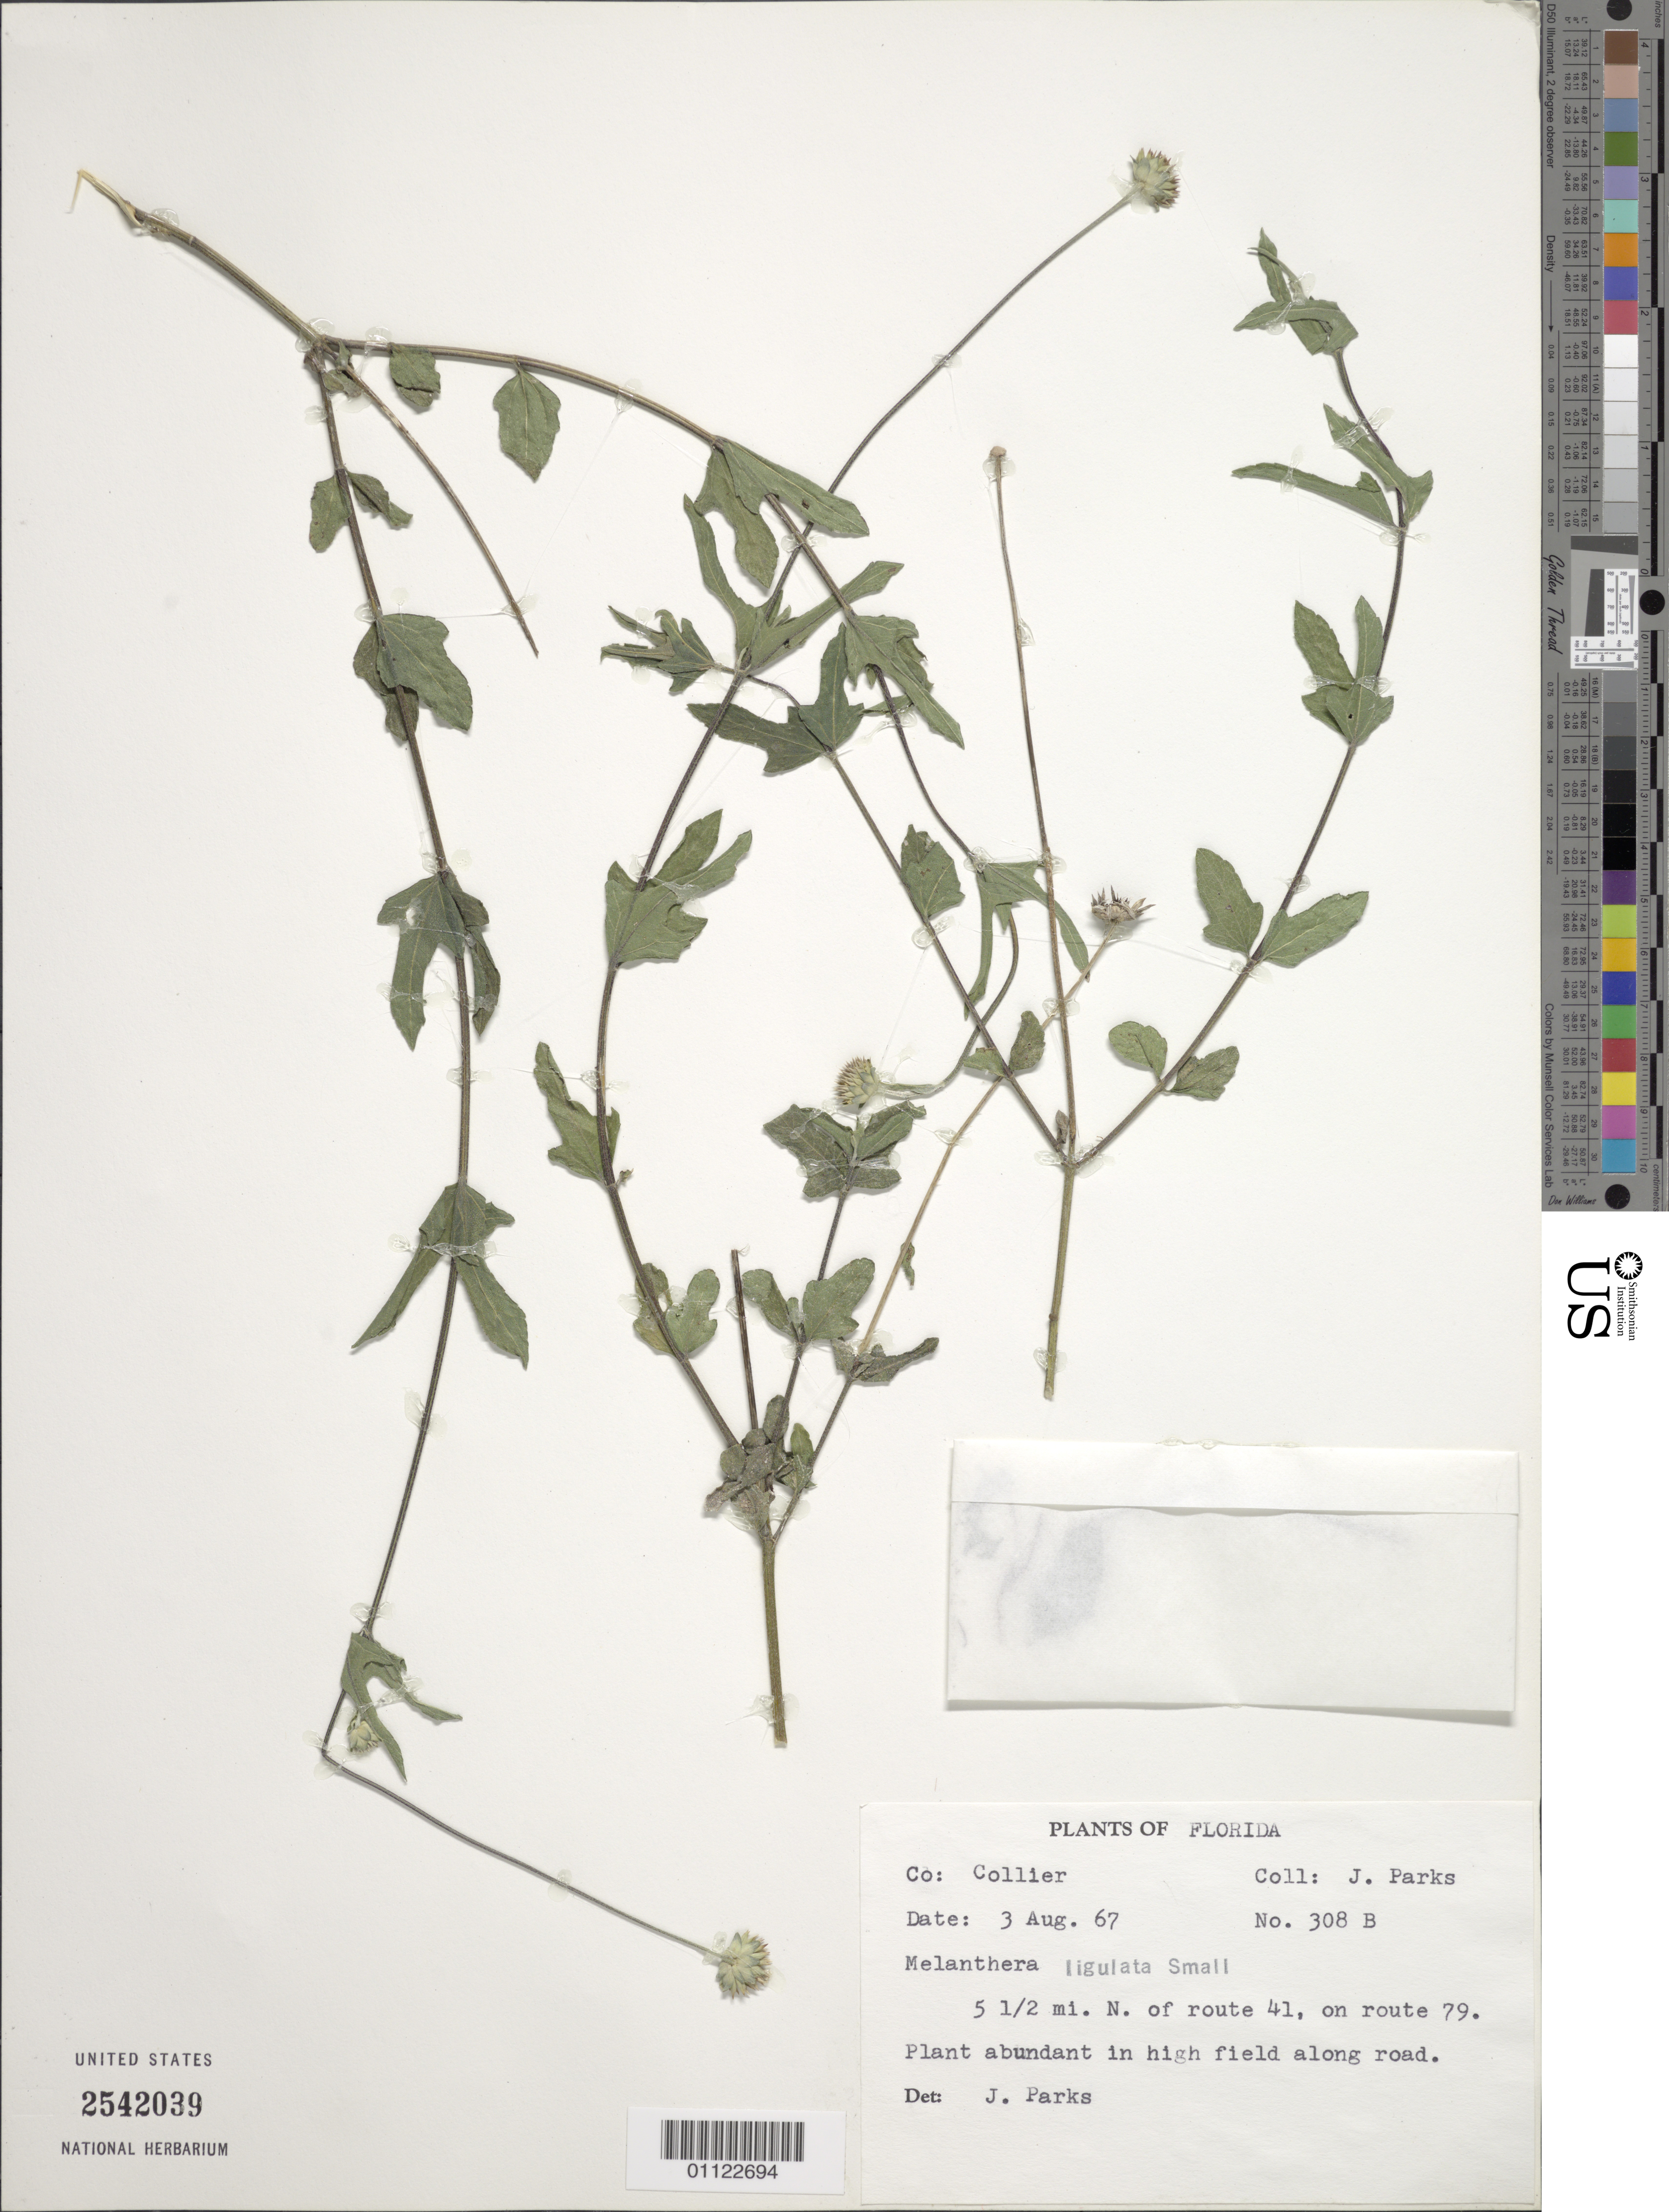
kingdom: Plantae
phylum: Tracheophyta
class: Magnoliopsida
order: Asterales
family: Asteraceae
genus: Melanthera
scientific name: Melanthera ligulata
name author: Small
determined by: Parks, J.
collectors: J. Parks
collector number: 308B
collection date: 1967-08-03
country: United States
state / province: Florida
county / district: Collier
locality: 5 1/2 mi. N. of route 41, on route 79.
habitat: Plant abundant in high field along road.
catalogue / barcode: US 2542039